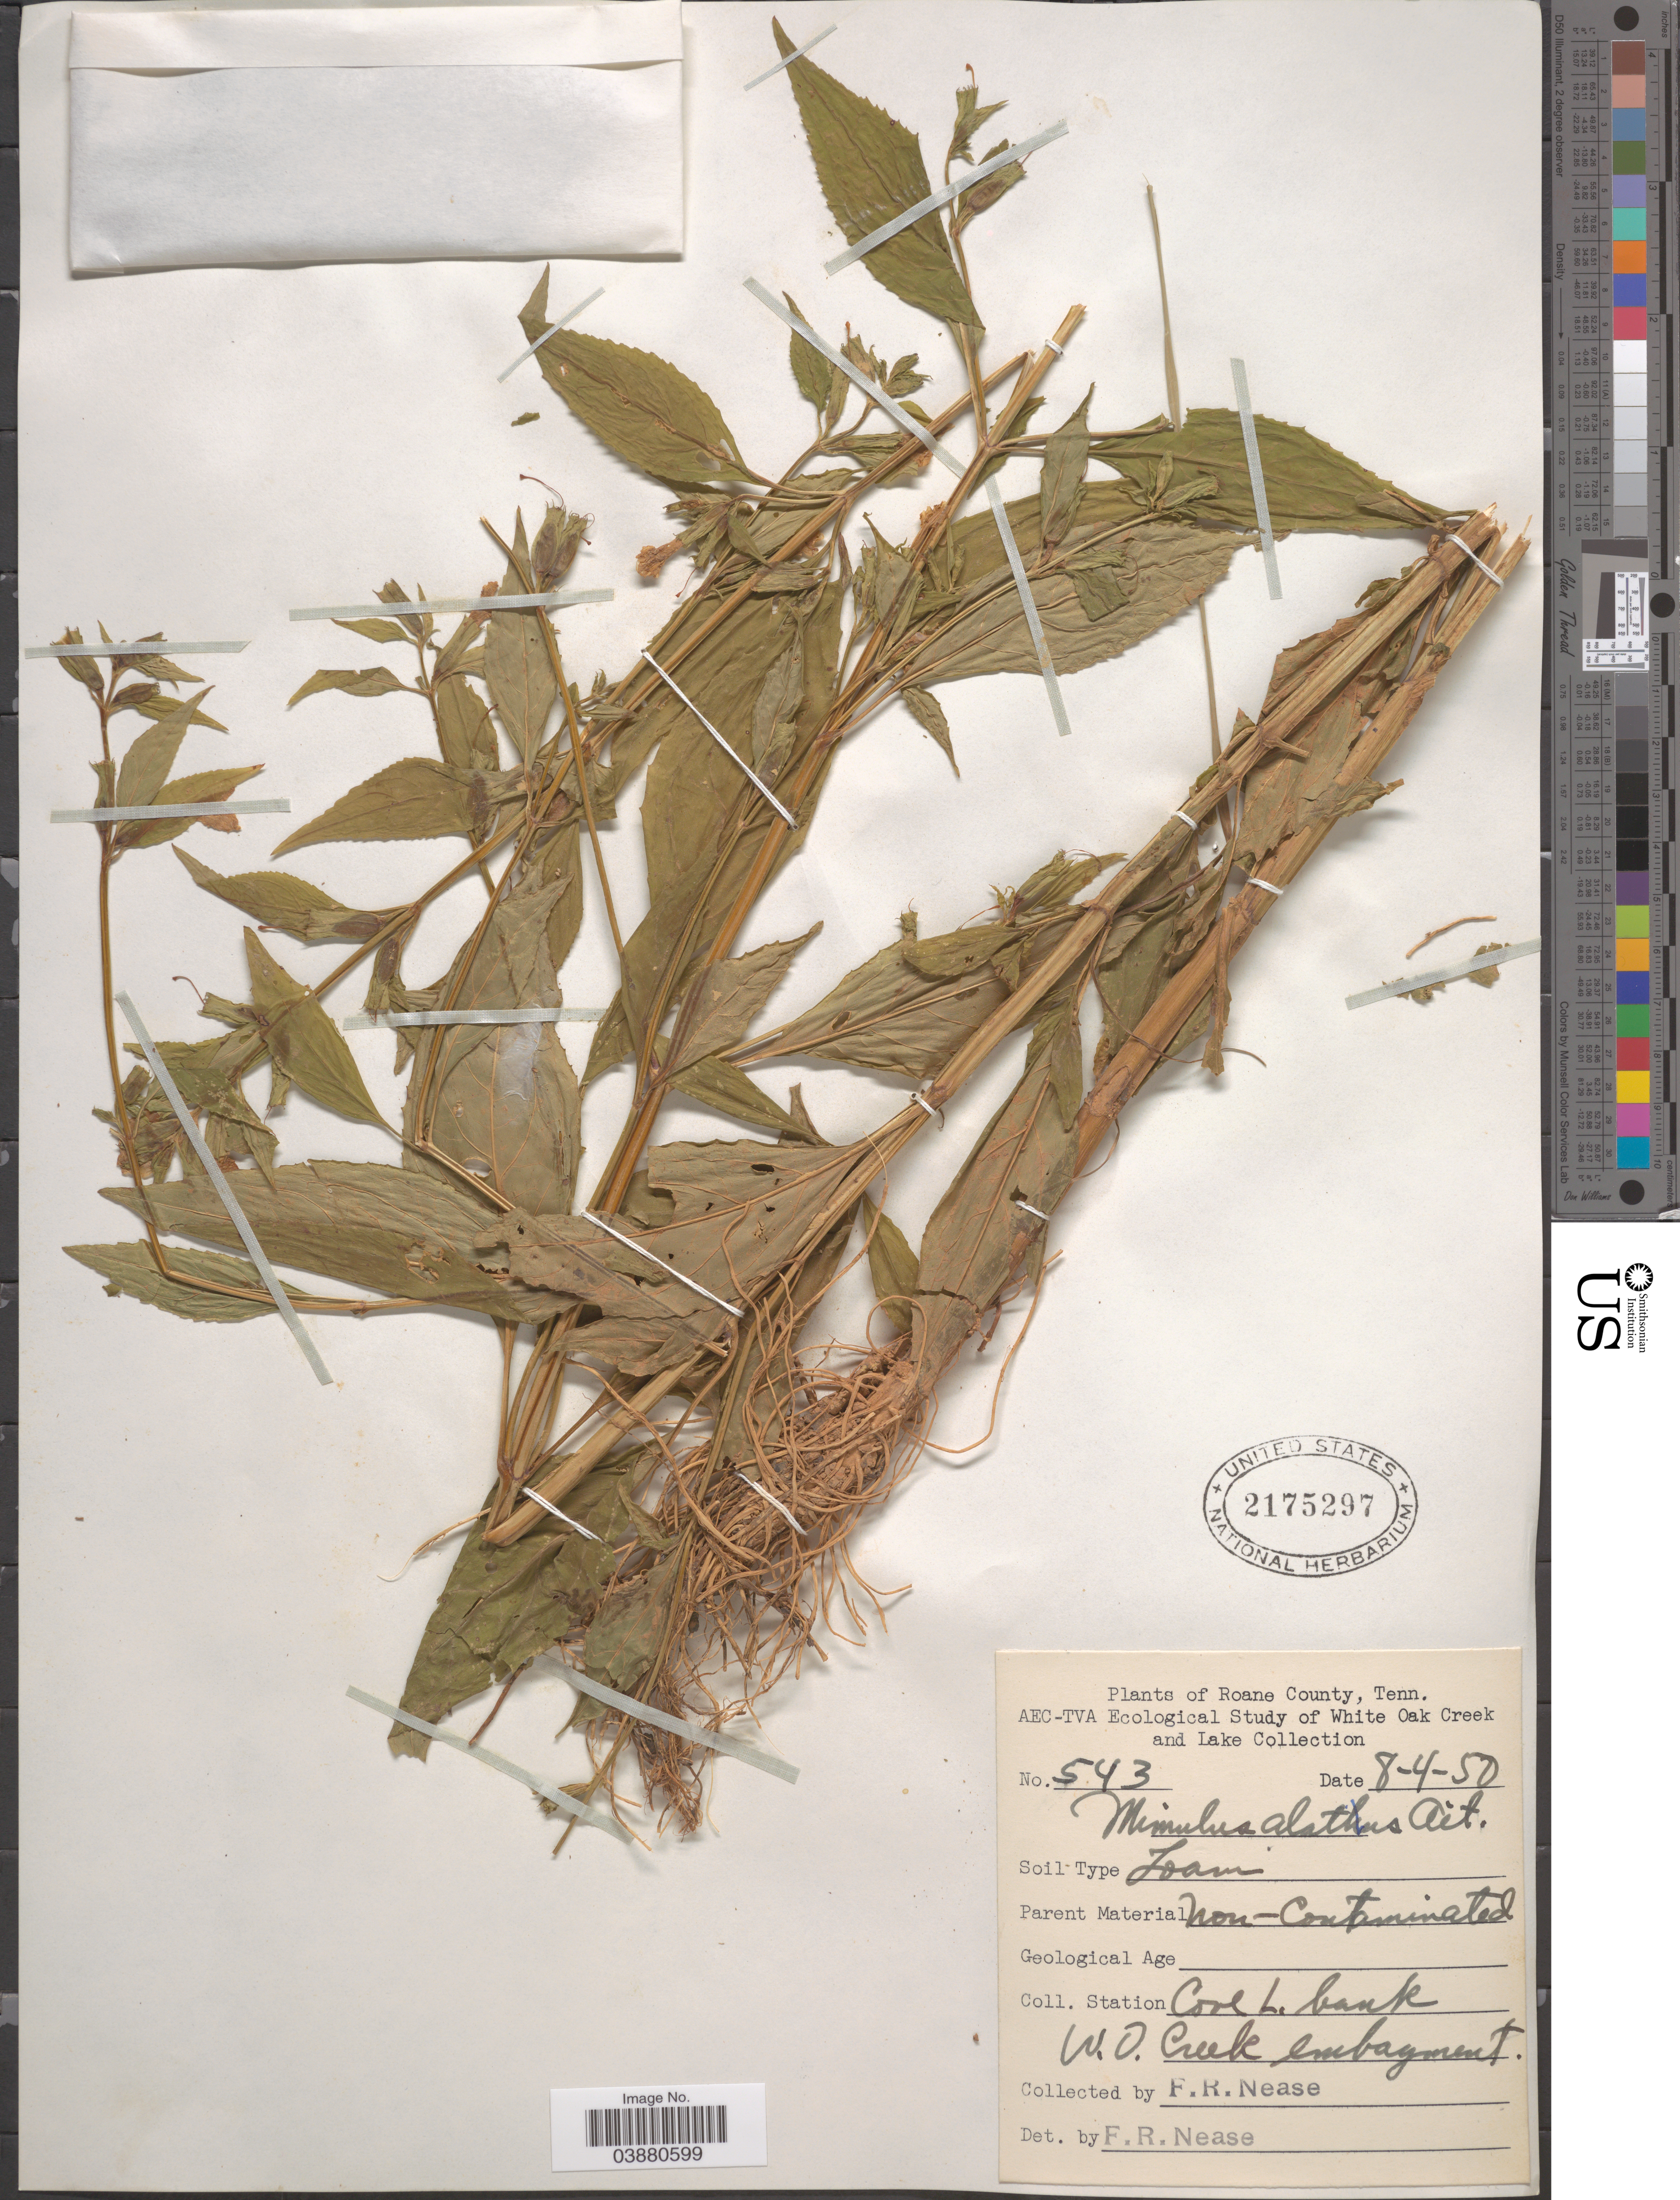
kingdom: Plantae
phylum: Tracheophyta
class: Magnoliopsida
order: Lamiales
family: Phrymaceae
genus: Mimulus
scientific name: Mimulus alatus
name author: Aiton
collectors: F. Nease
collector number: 543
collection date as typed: Transcribed d/m/y: 4/8/50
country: United States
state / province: Tennessee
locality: Roane County. Coll. Station Cool L. bank W. O. Creek embayment.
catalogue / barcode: US 2175297